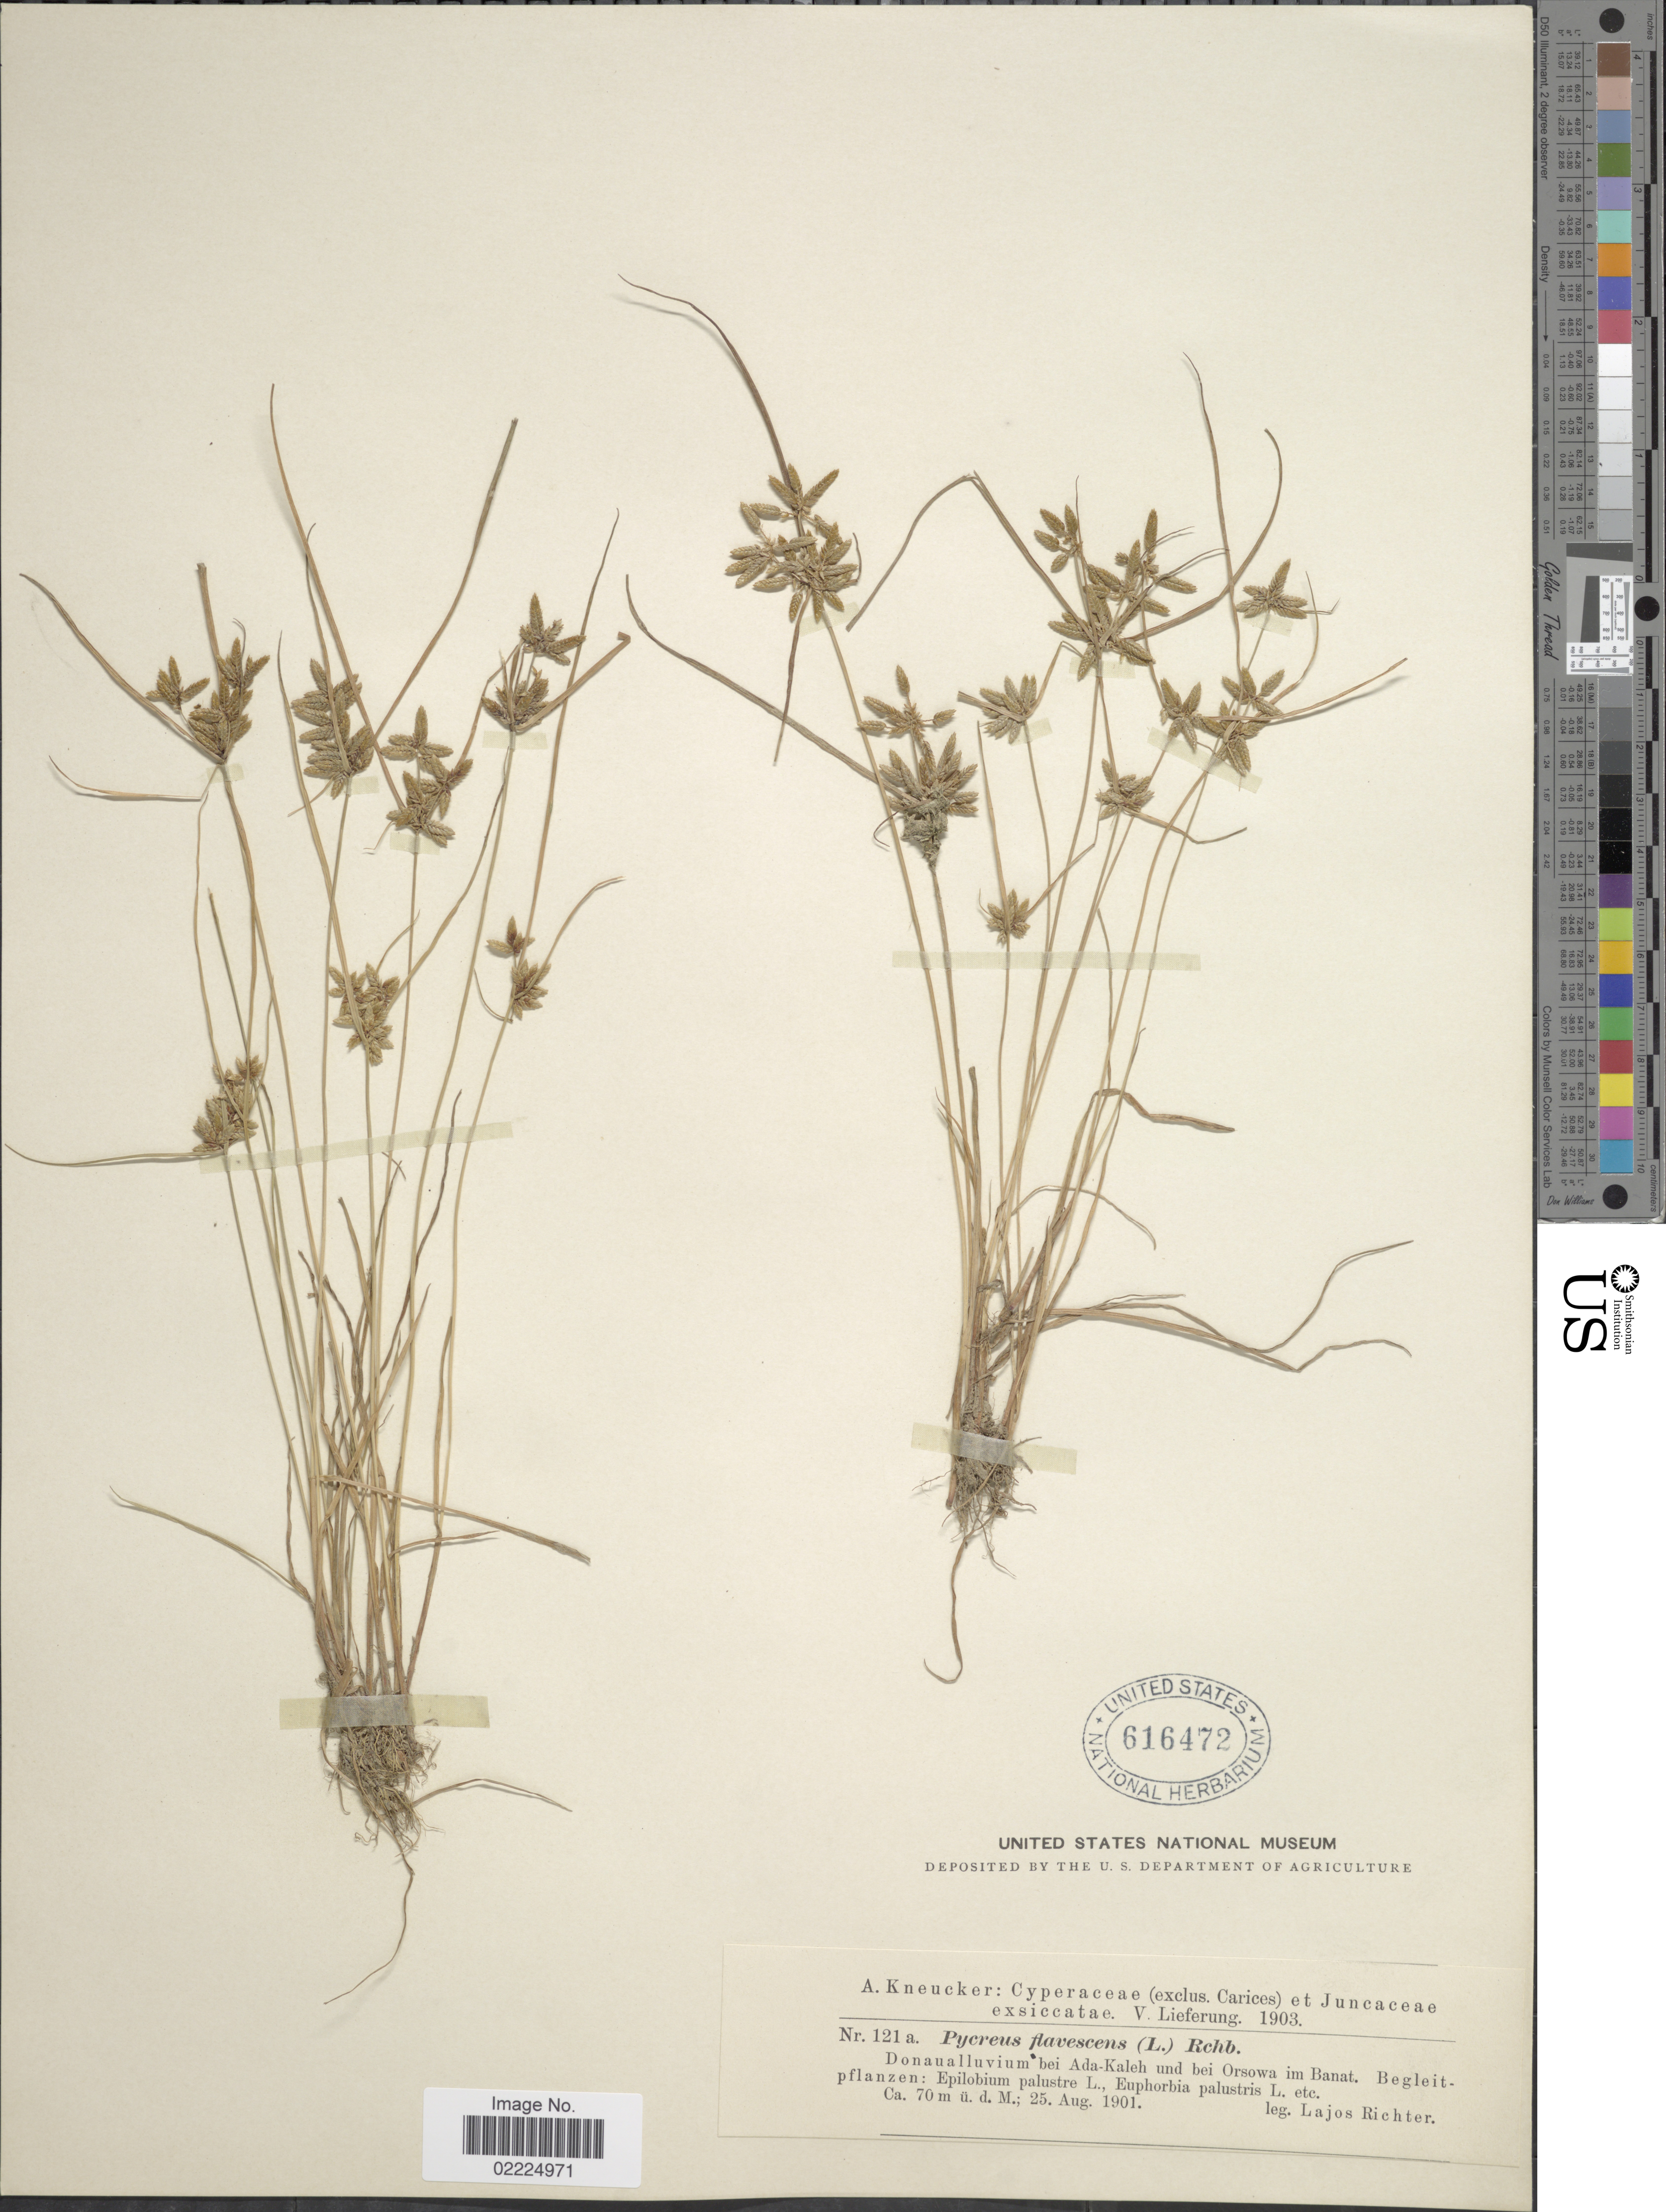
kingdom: Plantae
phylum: Tracheophyta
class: Liliopsida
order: Poales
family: Cyperaceae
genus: Cyperus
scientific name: Cyperus flavescens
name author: L.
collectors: R. Lajos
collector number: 121a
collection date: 1901-08-25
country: Romania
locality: Donaualluvium bei Ada-Kaleh und bei Orsowa im Banat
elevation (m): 70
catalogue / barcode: US 616472